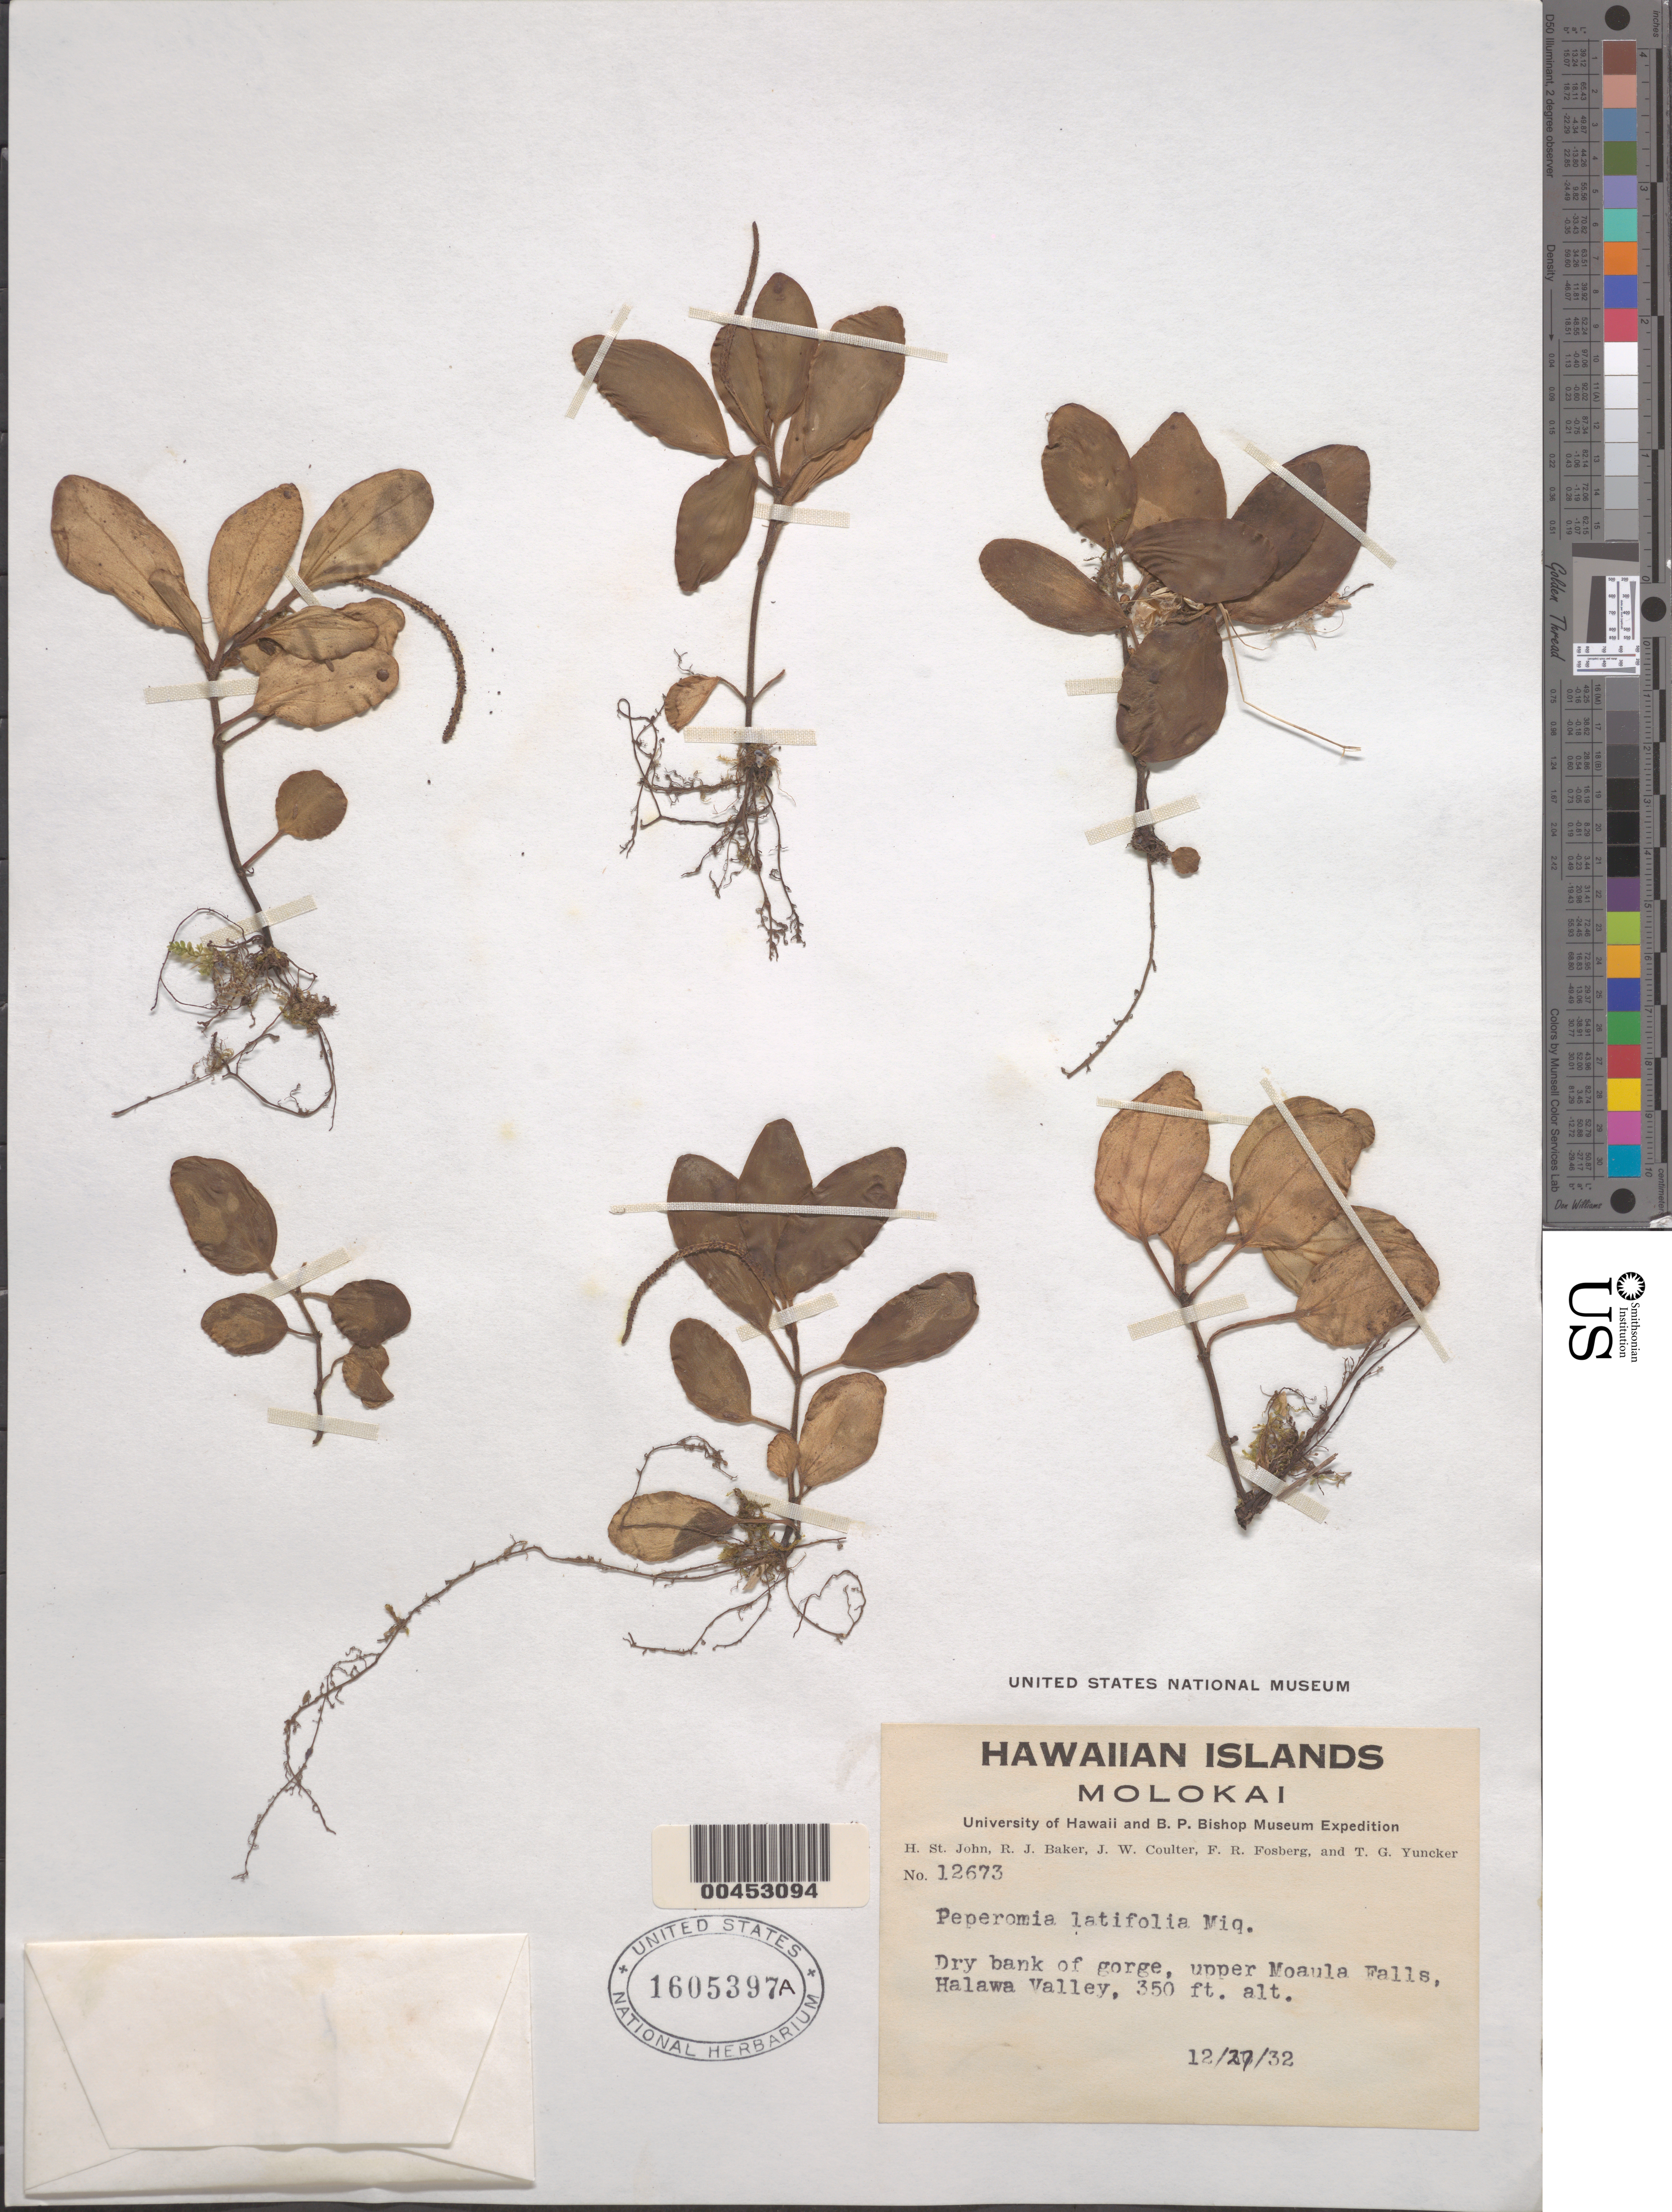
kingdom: Plantae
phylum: Tracheophyta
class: Magnoliopsida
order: Piperales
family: Piperaceae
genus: Peperomia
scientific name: Peperomia latifolia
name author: Miq.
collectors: H. St. John, R. J. Baker, J. W. Coulter & F. R. Fosberg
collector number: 12673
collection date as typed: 27 Dec 1932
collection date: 1932-12-27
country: United States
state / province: Hawaii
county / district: Maui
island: Moloka'i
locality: Upper Moaula Falls, Halawa Valley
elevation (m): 107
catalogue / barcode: US 1605397